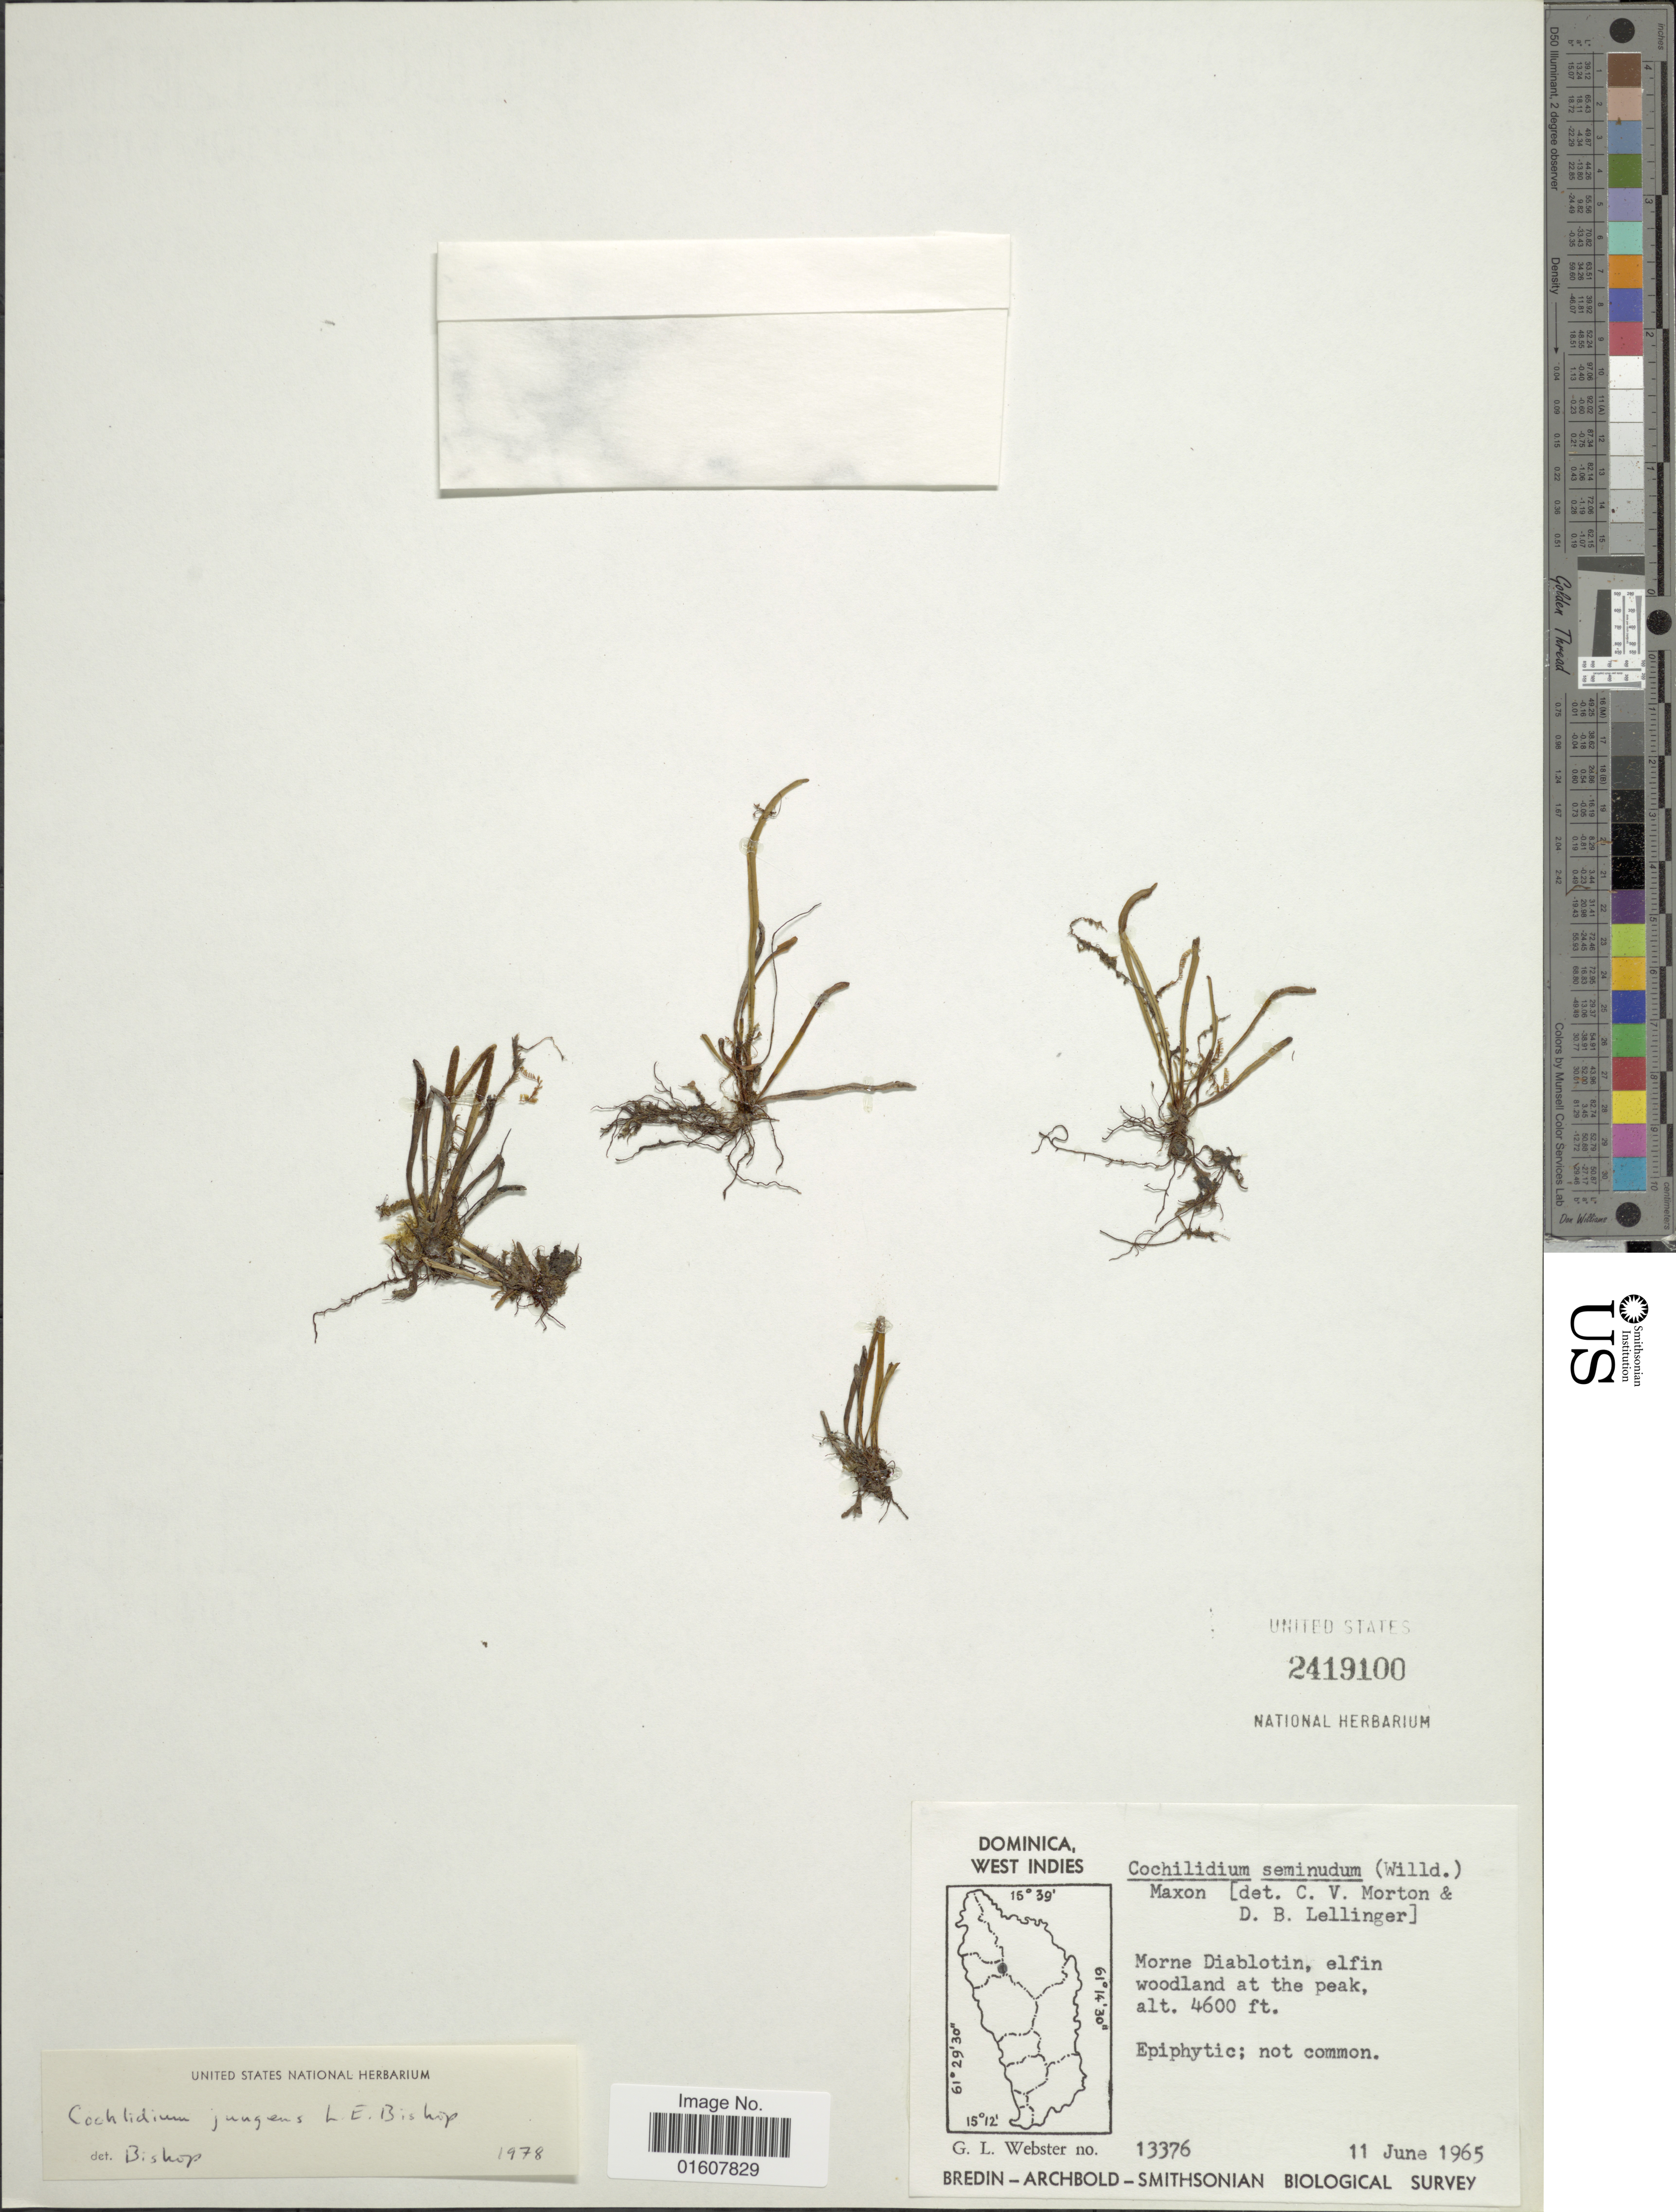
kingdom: Plantae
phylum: Tracheophyta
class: Polypodiopsida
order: Polypodiales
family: Polypodiaceae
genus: Cochlidium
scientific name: Cochlidium jungens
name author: L.E. Bishop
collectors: G. L. Webster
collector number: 13376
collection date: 1965-06-11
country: Dominica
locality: Morne Diablotin, elfin woodland at the peak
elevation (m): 1402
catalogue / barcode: US 2419100